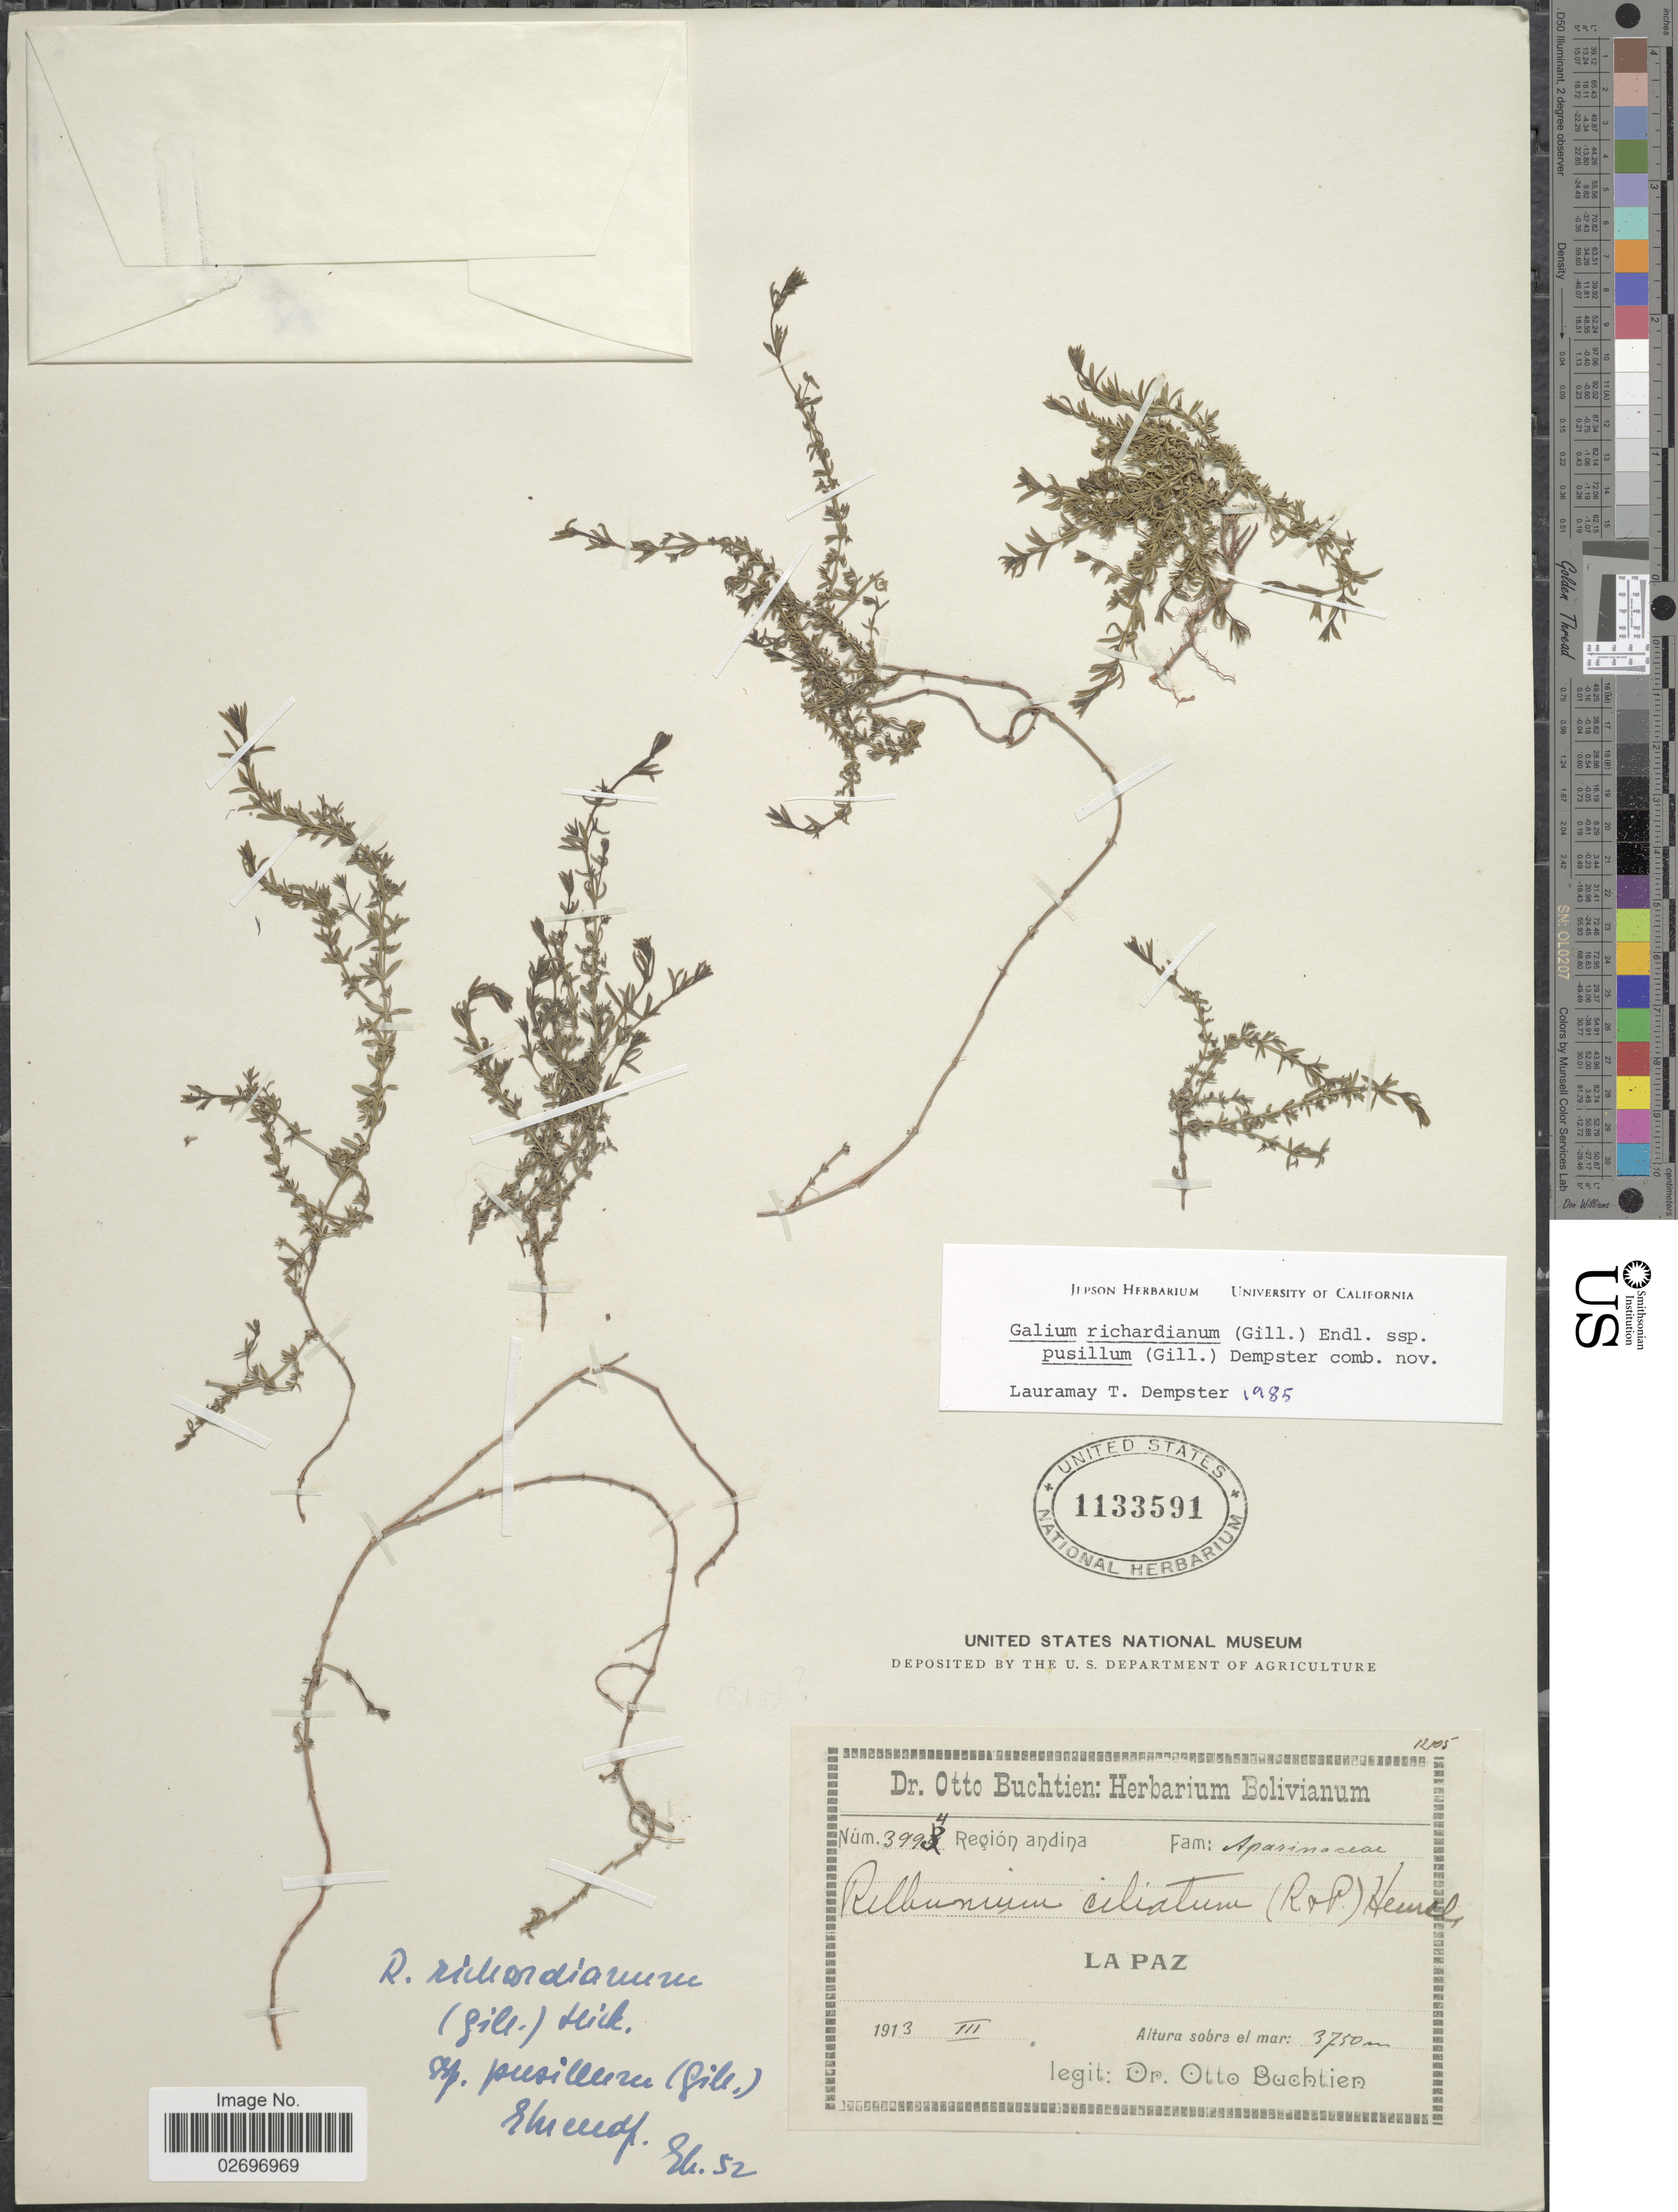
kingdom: Plantae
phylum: Tracheophyta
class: Magnoliopsida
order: Gentianales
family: Rubiaceae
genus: Galium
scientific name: Galium richardianum subsp. pusillum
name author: (Gillies ex Hook. & Arn.) Dempster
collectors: O. Buchtien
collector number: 3994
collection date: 1913-03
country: Bolivia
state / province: La Paz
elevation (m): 3750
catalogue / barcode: US 1133591